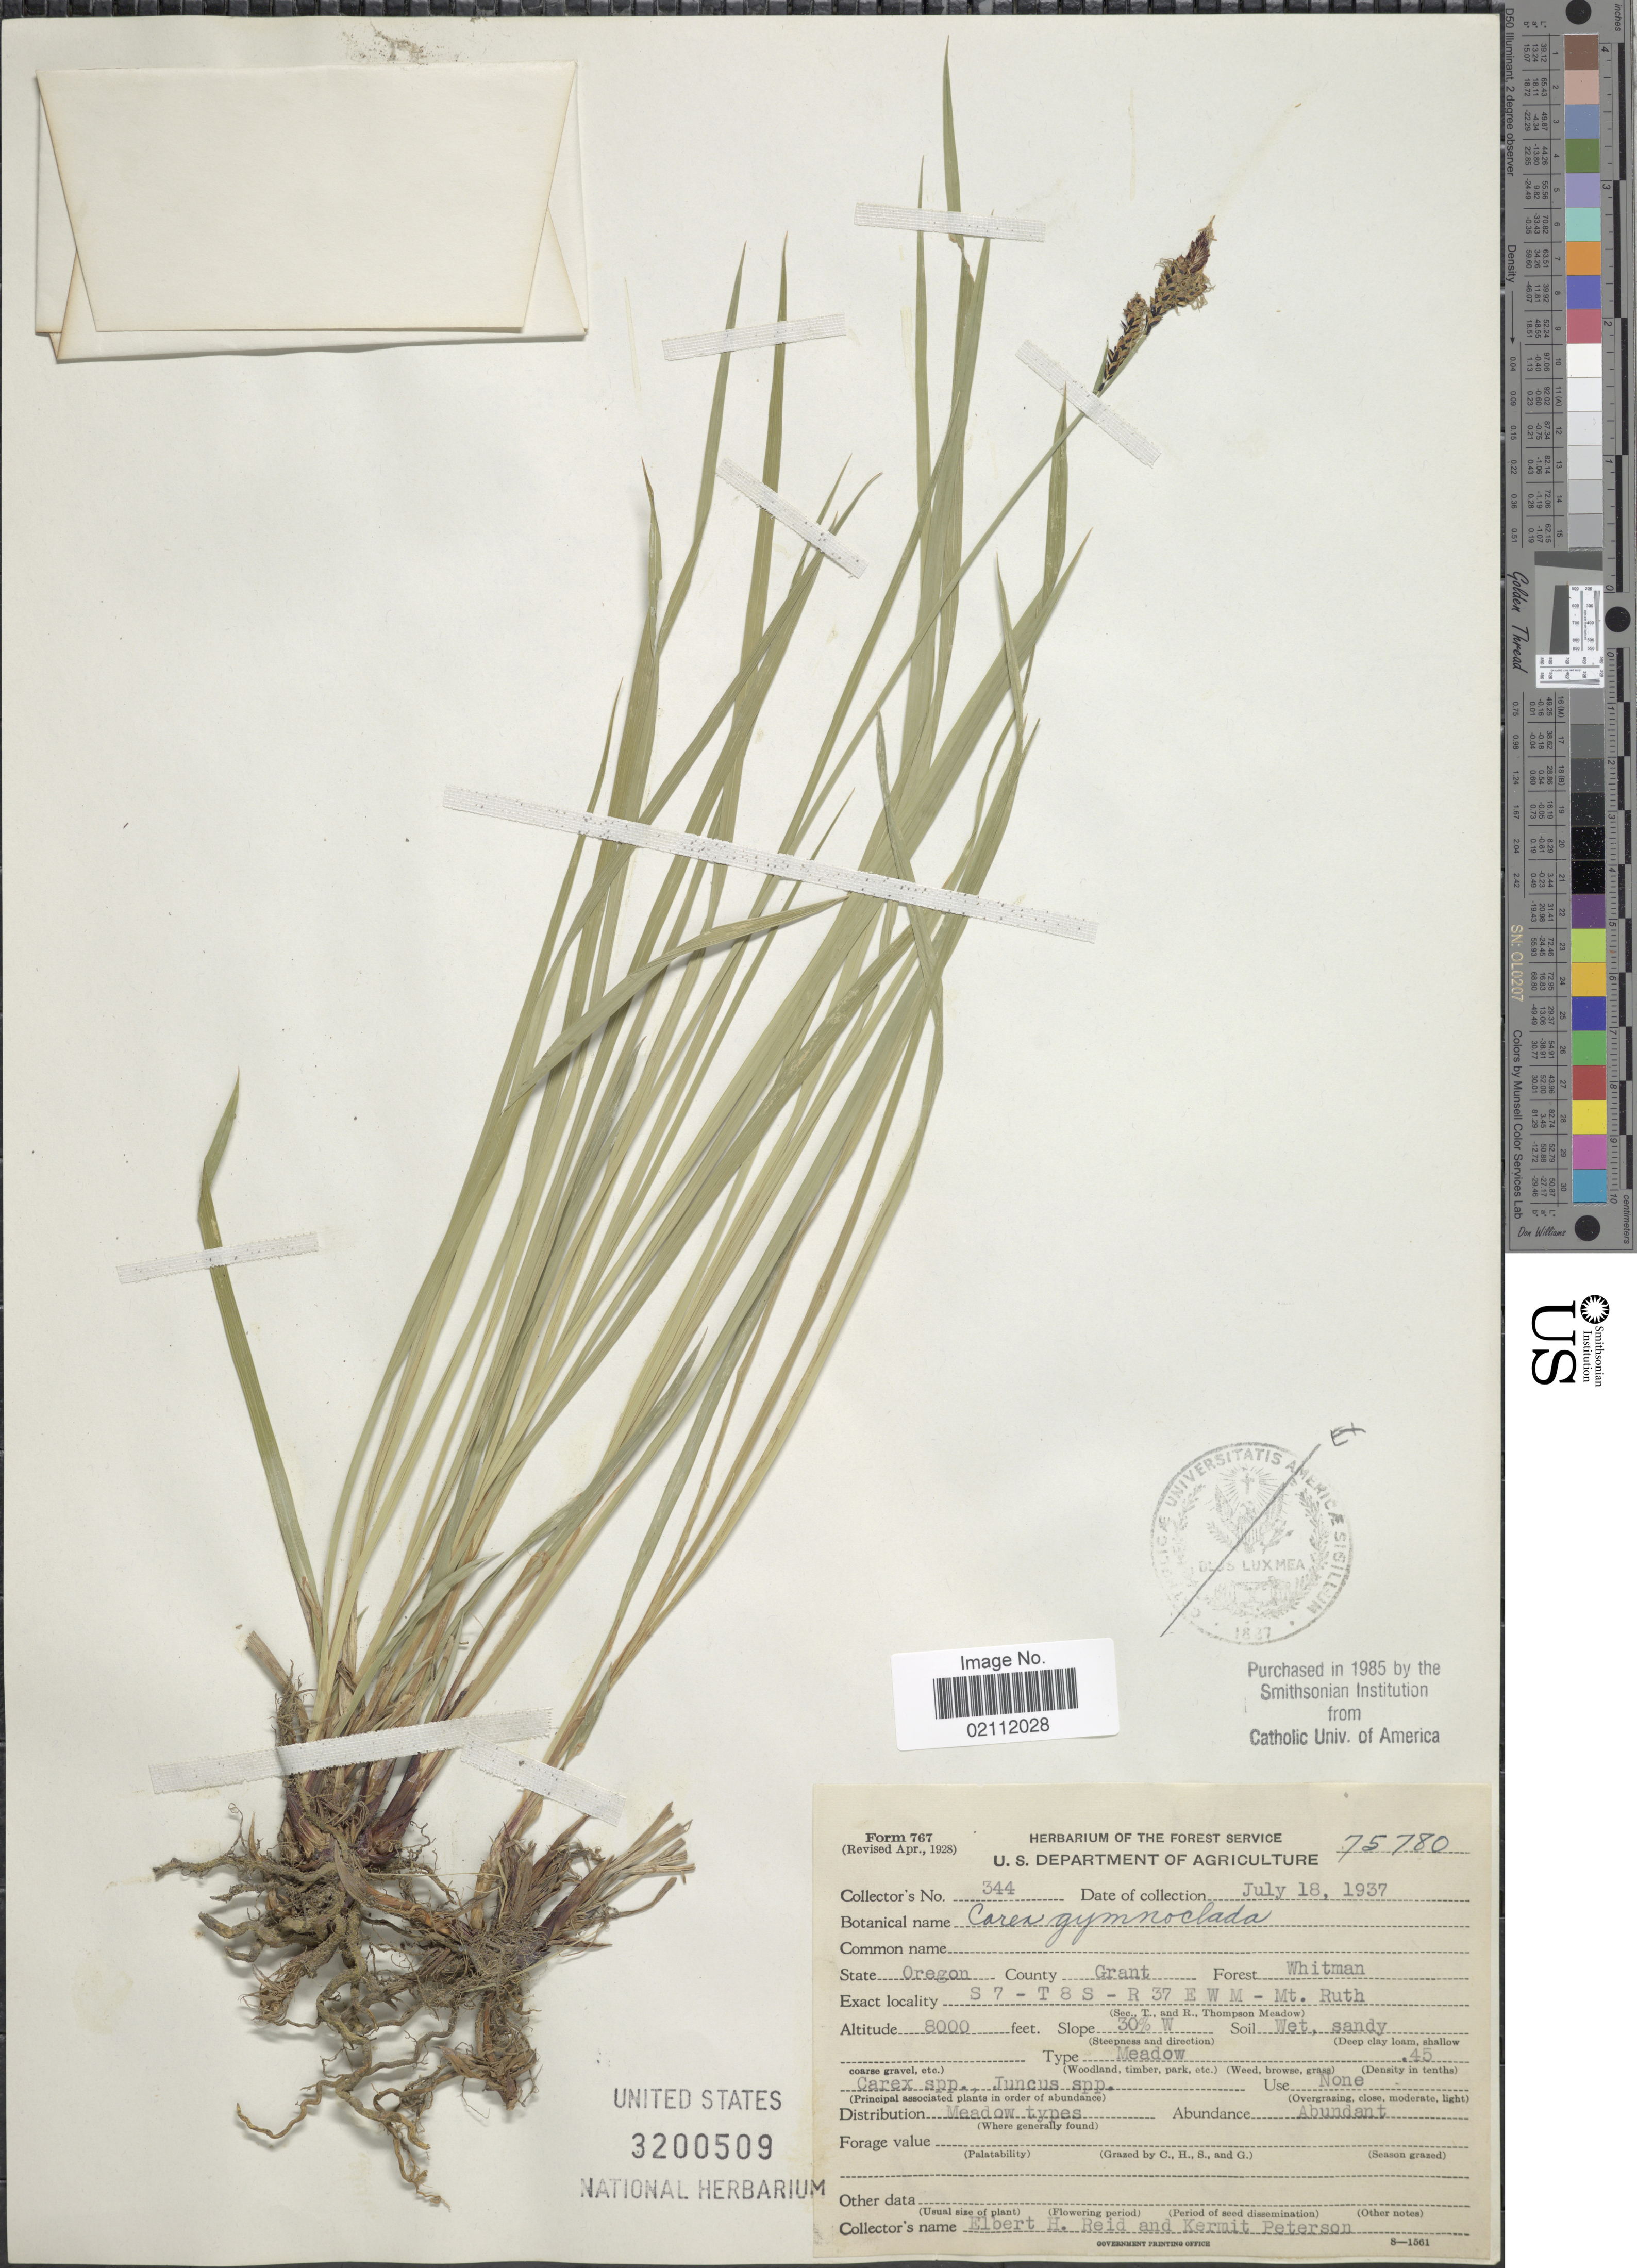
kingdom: Plantae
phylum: Tracheophyta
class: Liliopsida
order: Poales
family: Cyperaceae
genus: Carex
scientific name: Carex scopulorum var. bracteosa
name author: (L.H. Bailey) F.J. Herm.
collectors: E. Reid & K. Peterson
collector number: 344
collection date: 1937-07-18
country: United States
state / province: Oregon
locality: County Grant, Forest Whitman, S 7 - T 8 S - R 37 E W M - Mt. Ruth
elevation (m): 2438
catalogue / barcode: US 3200509